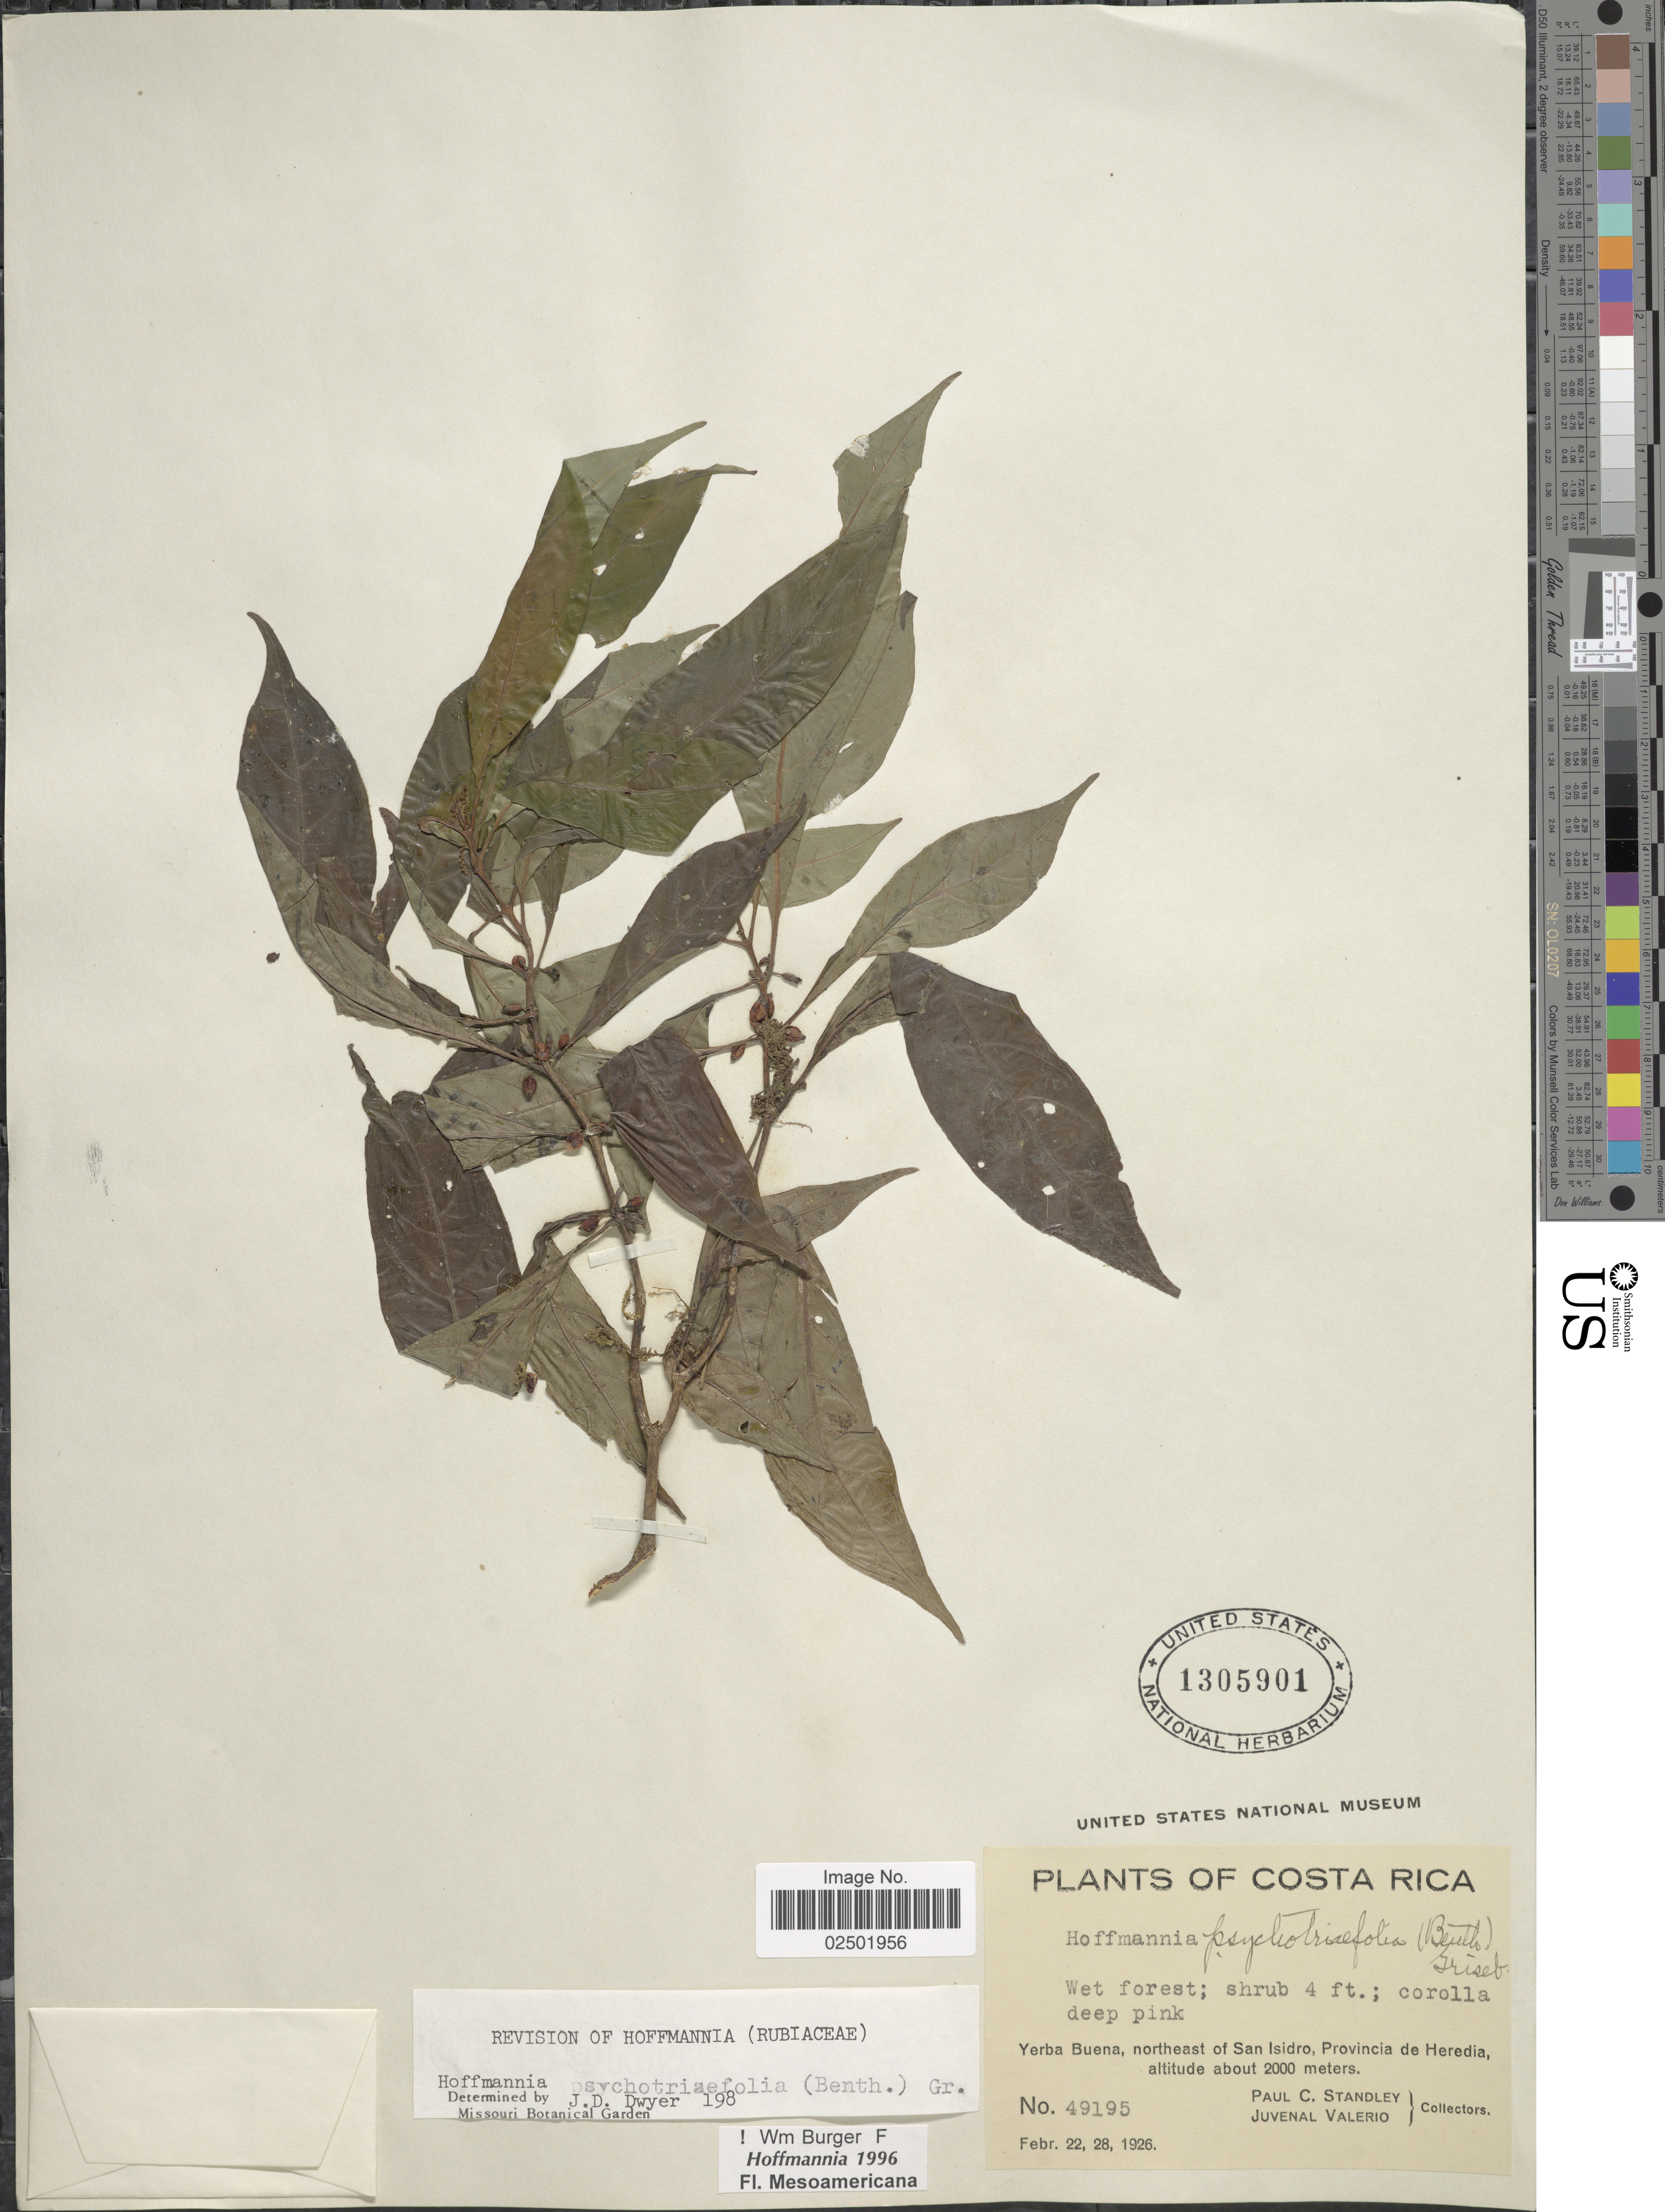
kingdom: Plantae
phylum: Tracheophyta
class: Magnoliopsida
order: Gentianales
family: Rubiaceae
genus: Hoffmannia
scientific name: Hoffmannia psychotriifolia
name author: (Benth.) Griseb.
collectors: P. C. Standley & J. Valerio R.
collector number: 49195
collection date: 1926-02-22/1926-02-28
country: Costa Rica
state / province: Heredia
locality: northeast of San Isidro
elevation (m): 2000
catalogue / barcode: US 1305901